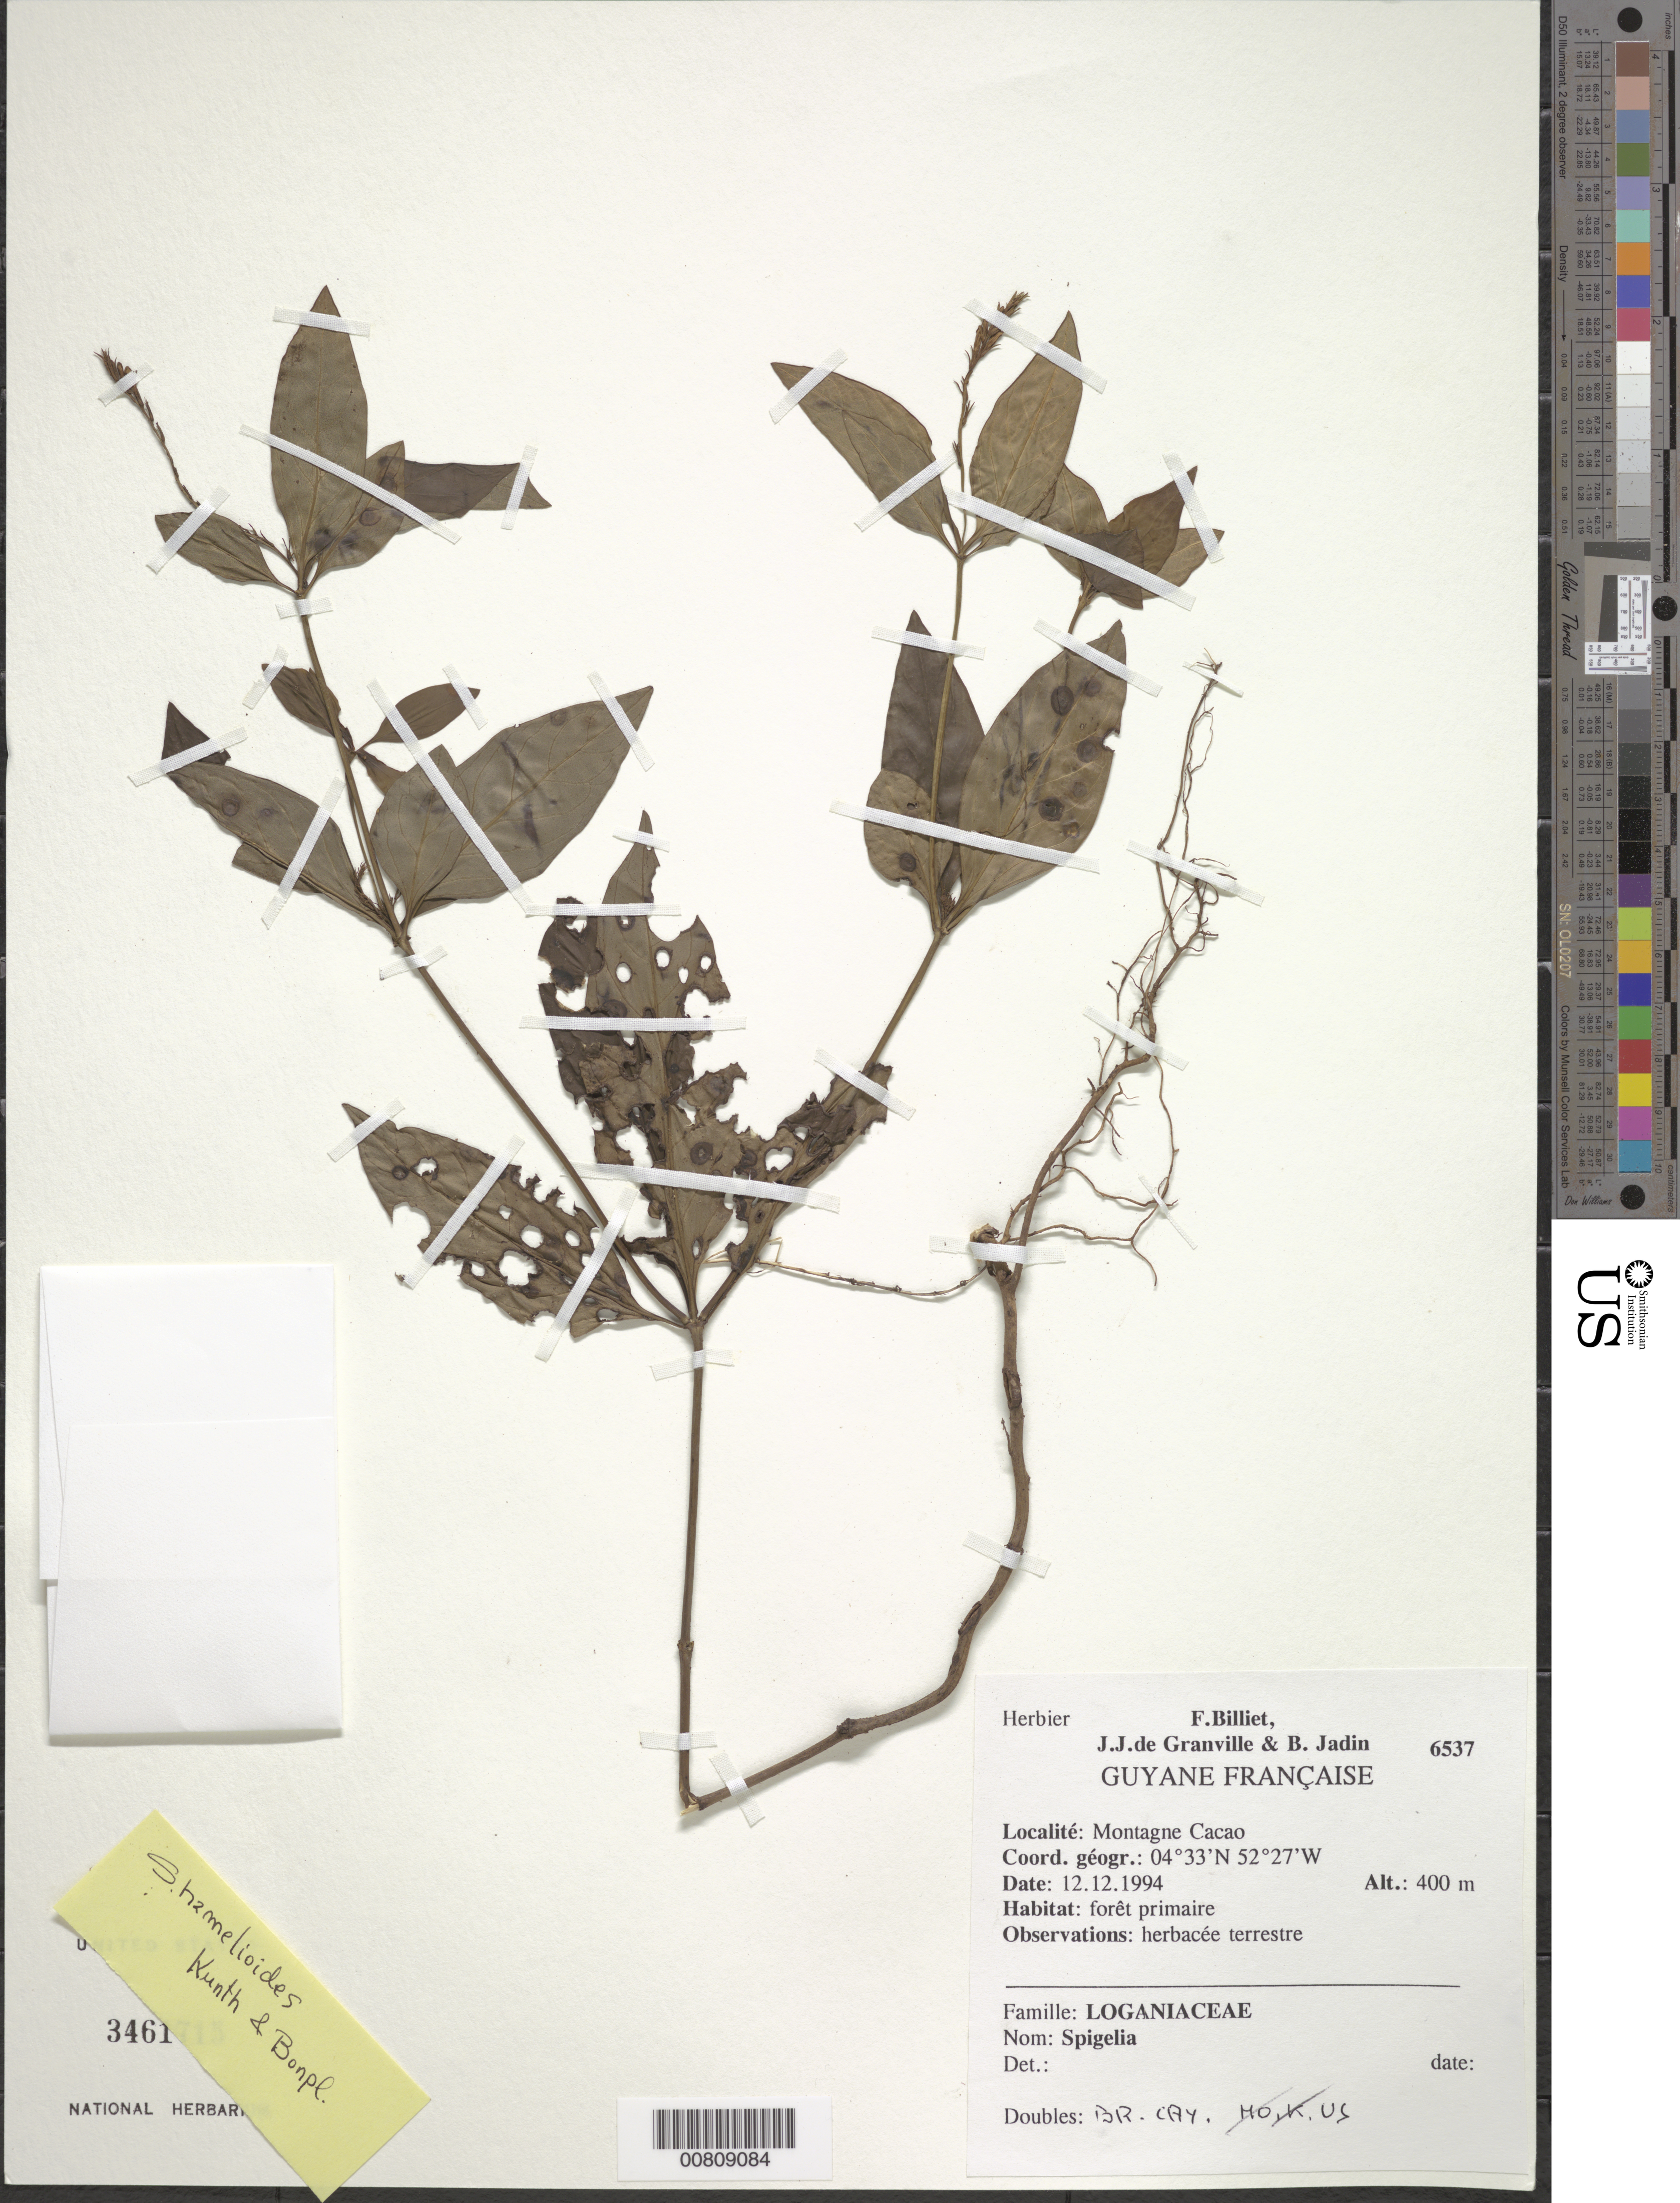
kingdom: Plantae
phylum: Tracheophyta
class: Magnoliopsida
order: Gentianales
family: Loganiaceae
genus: Spigelia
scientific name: Spigelia hamelioides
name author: Kunth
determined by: Fernández Casas, F. J.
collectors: F. Billiet, J.-J. de Granville & B. Jadin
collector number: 6537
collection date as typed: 12-Dec-94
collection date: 1994-12-12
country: French Guiana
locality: Montagne Cacao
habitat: Primary forest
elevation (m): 400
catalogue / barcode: US 3461715